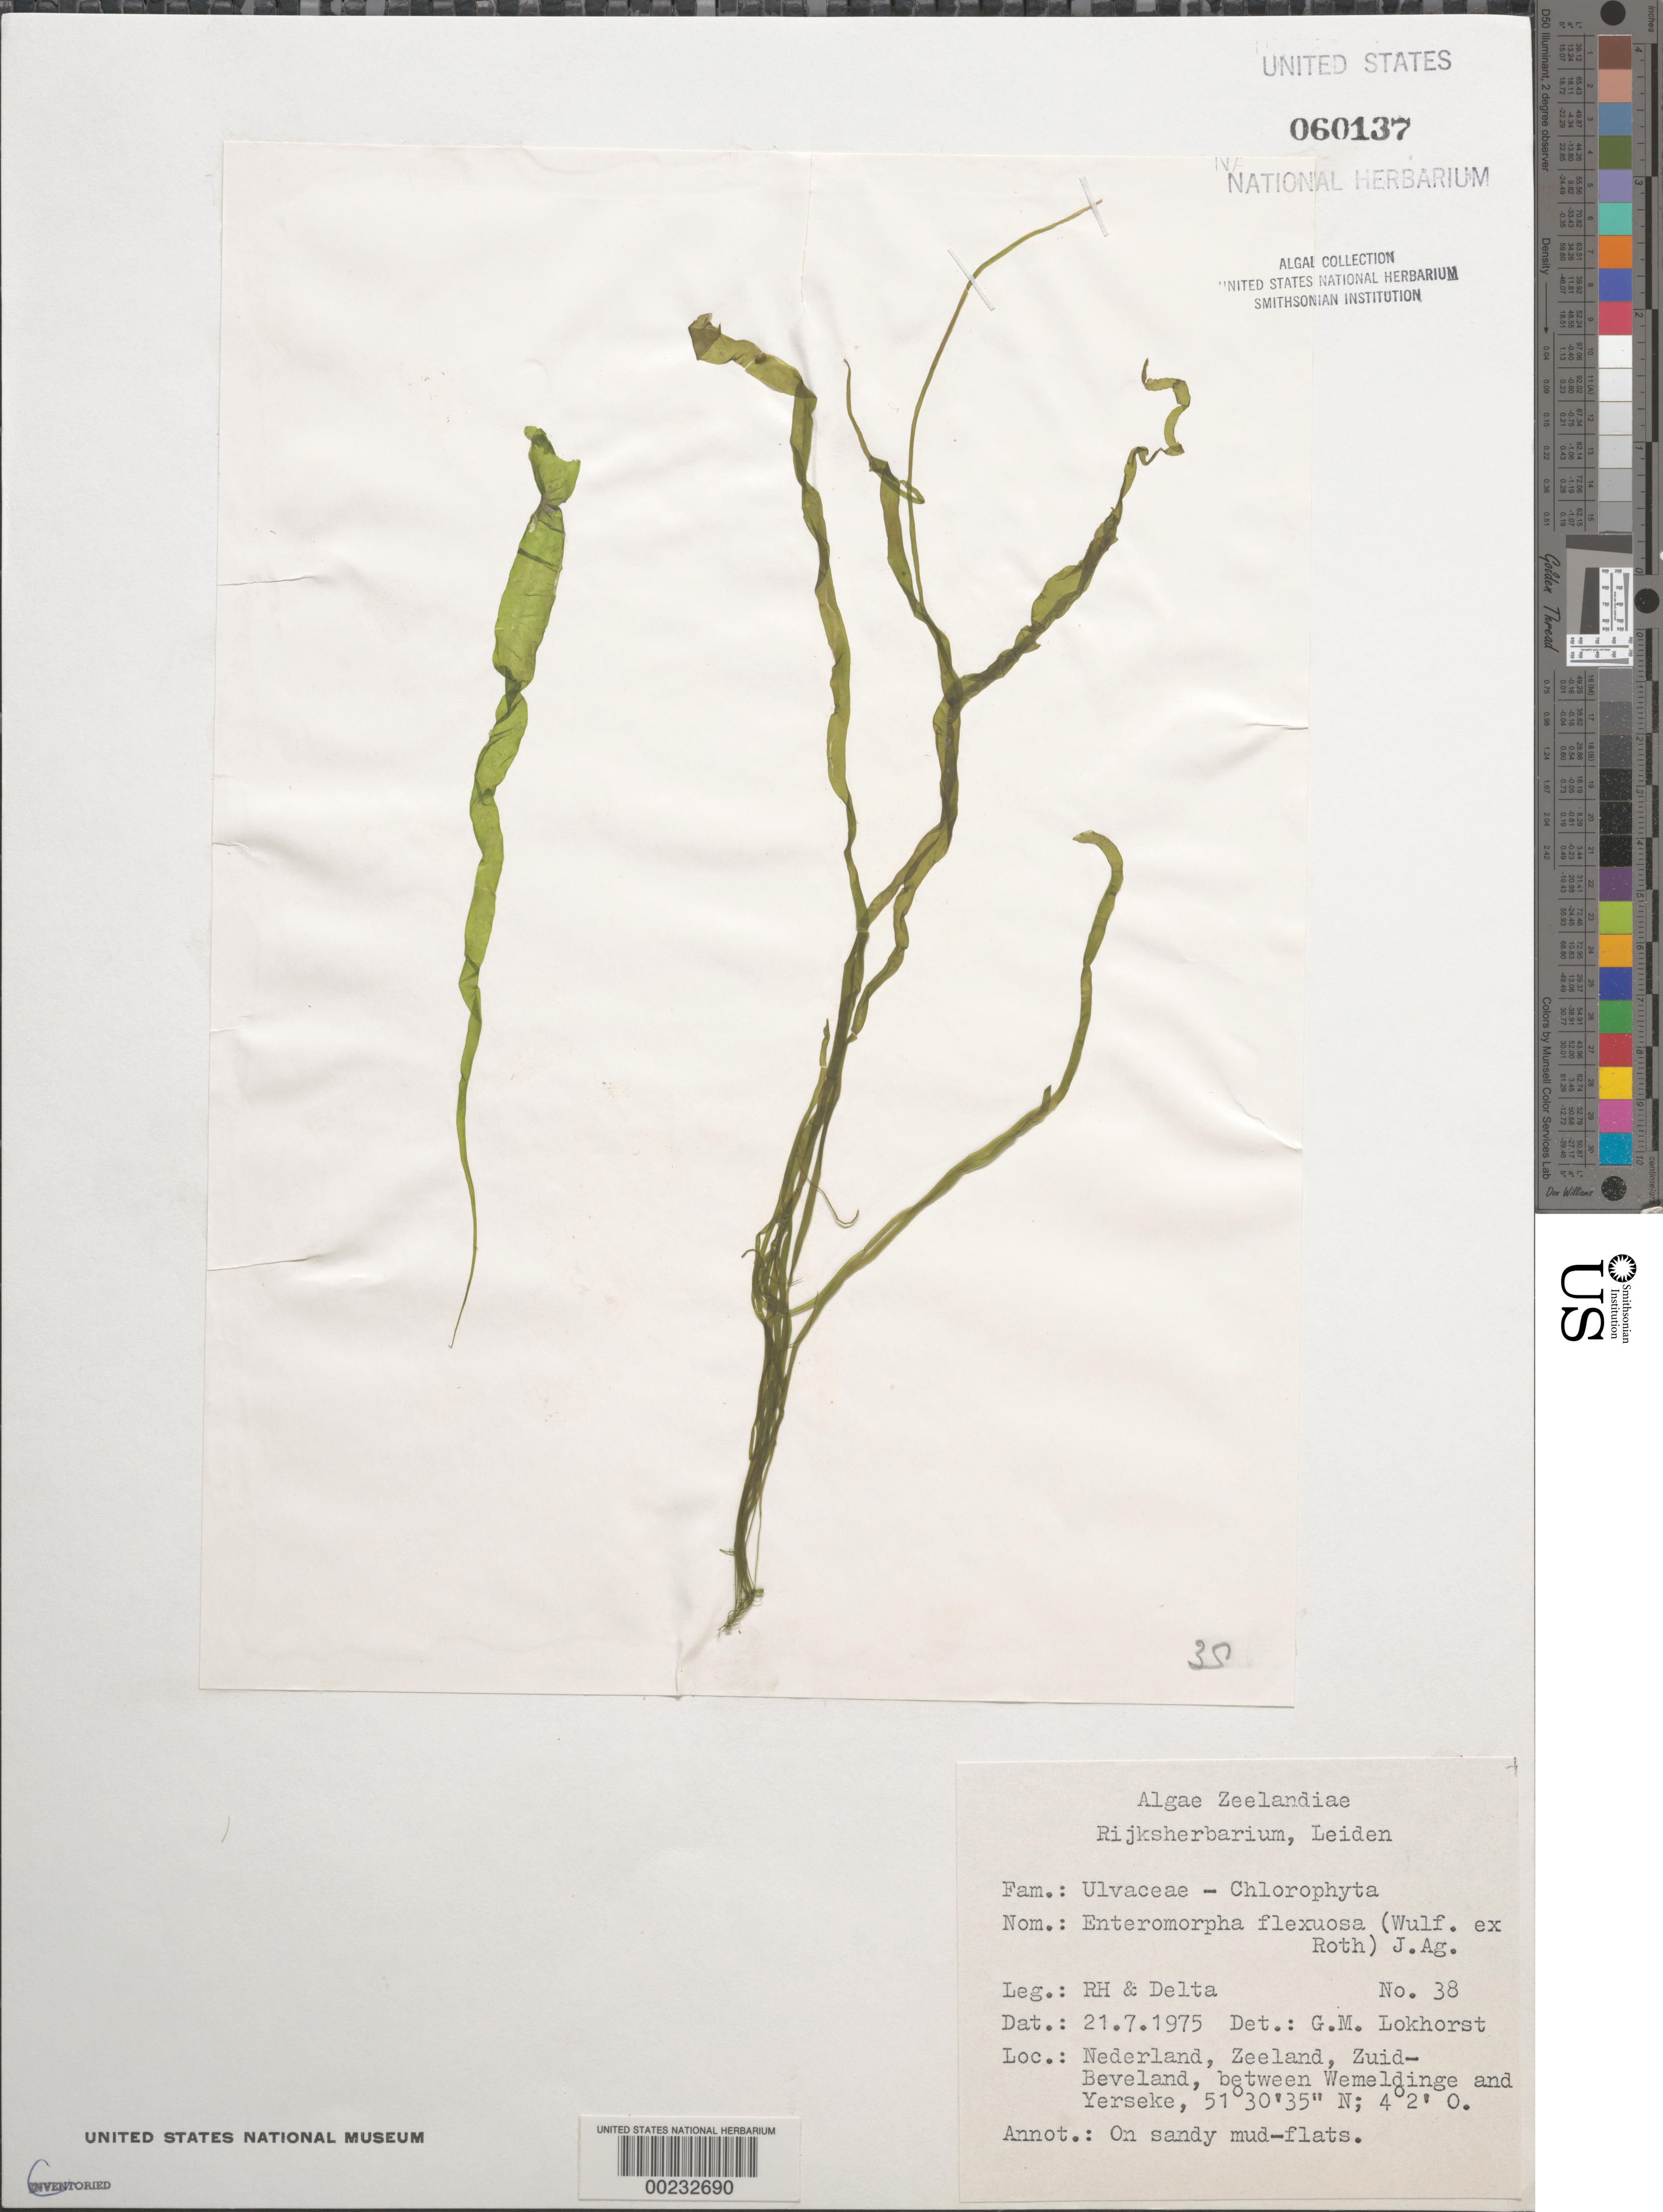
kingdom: Plantae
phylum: Chlorophyta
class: Ulvophyceae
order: Ulvales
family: Ulvaceae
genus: Ulva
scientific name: Ulva flexuosa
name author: Wulfen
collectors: R.H. & Delta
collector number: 38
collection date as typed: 21 Jul 1975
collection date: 1975-07-21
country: Netherlands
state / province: Zeeland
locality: Zuid-beveland, between wemeldinge and yerseke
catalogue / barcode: US 60137